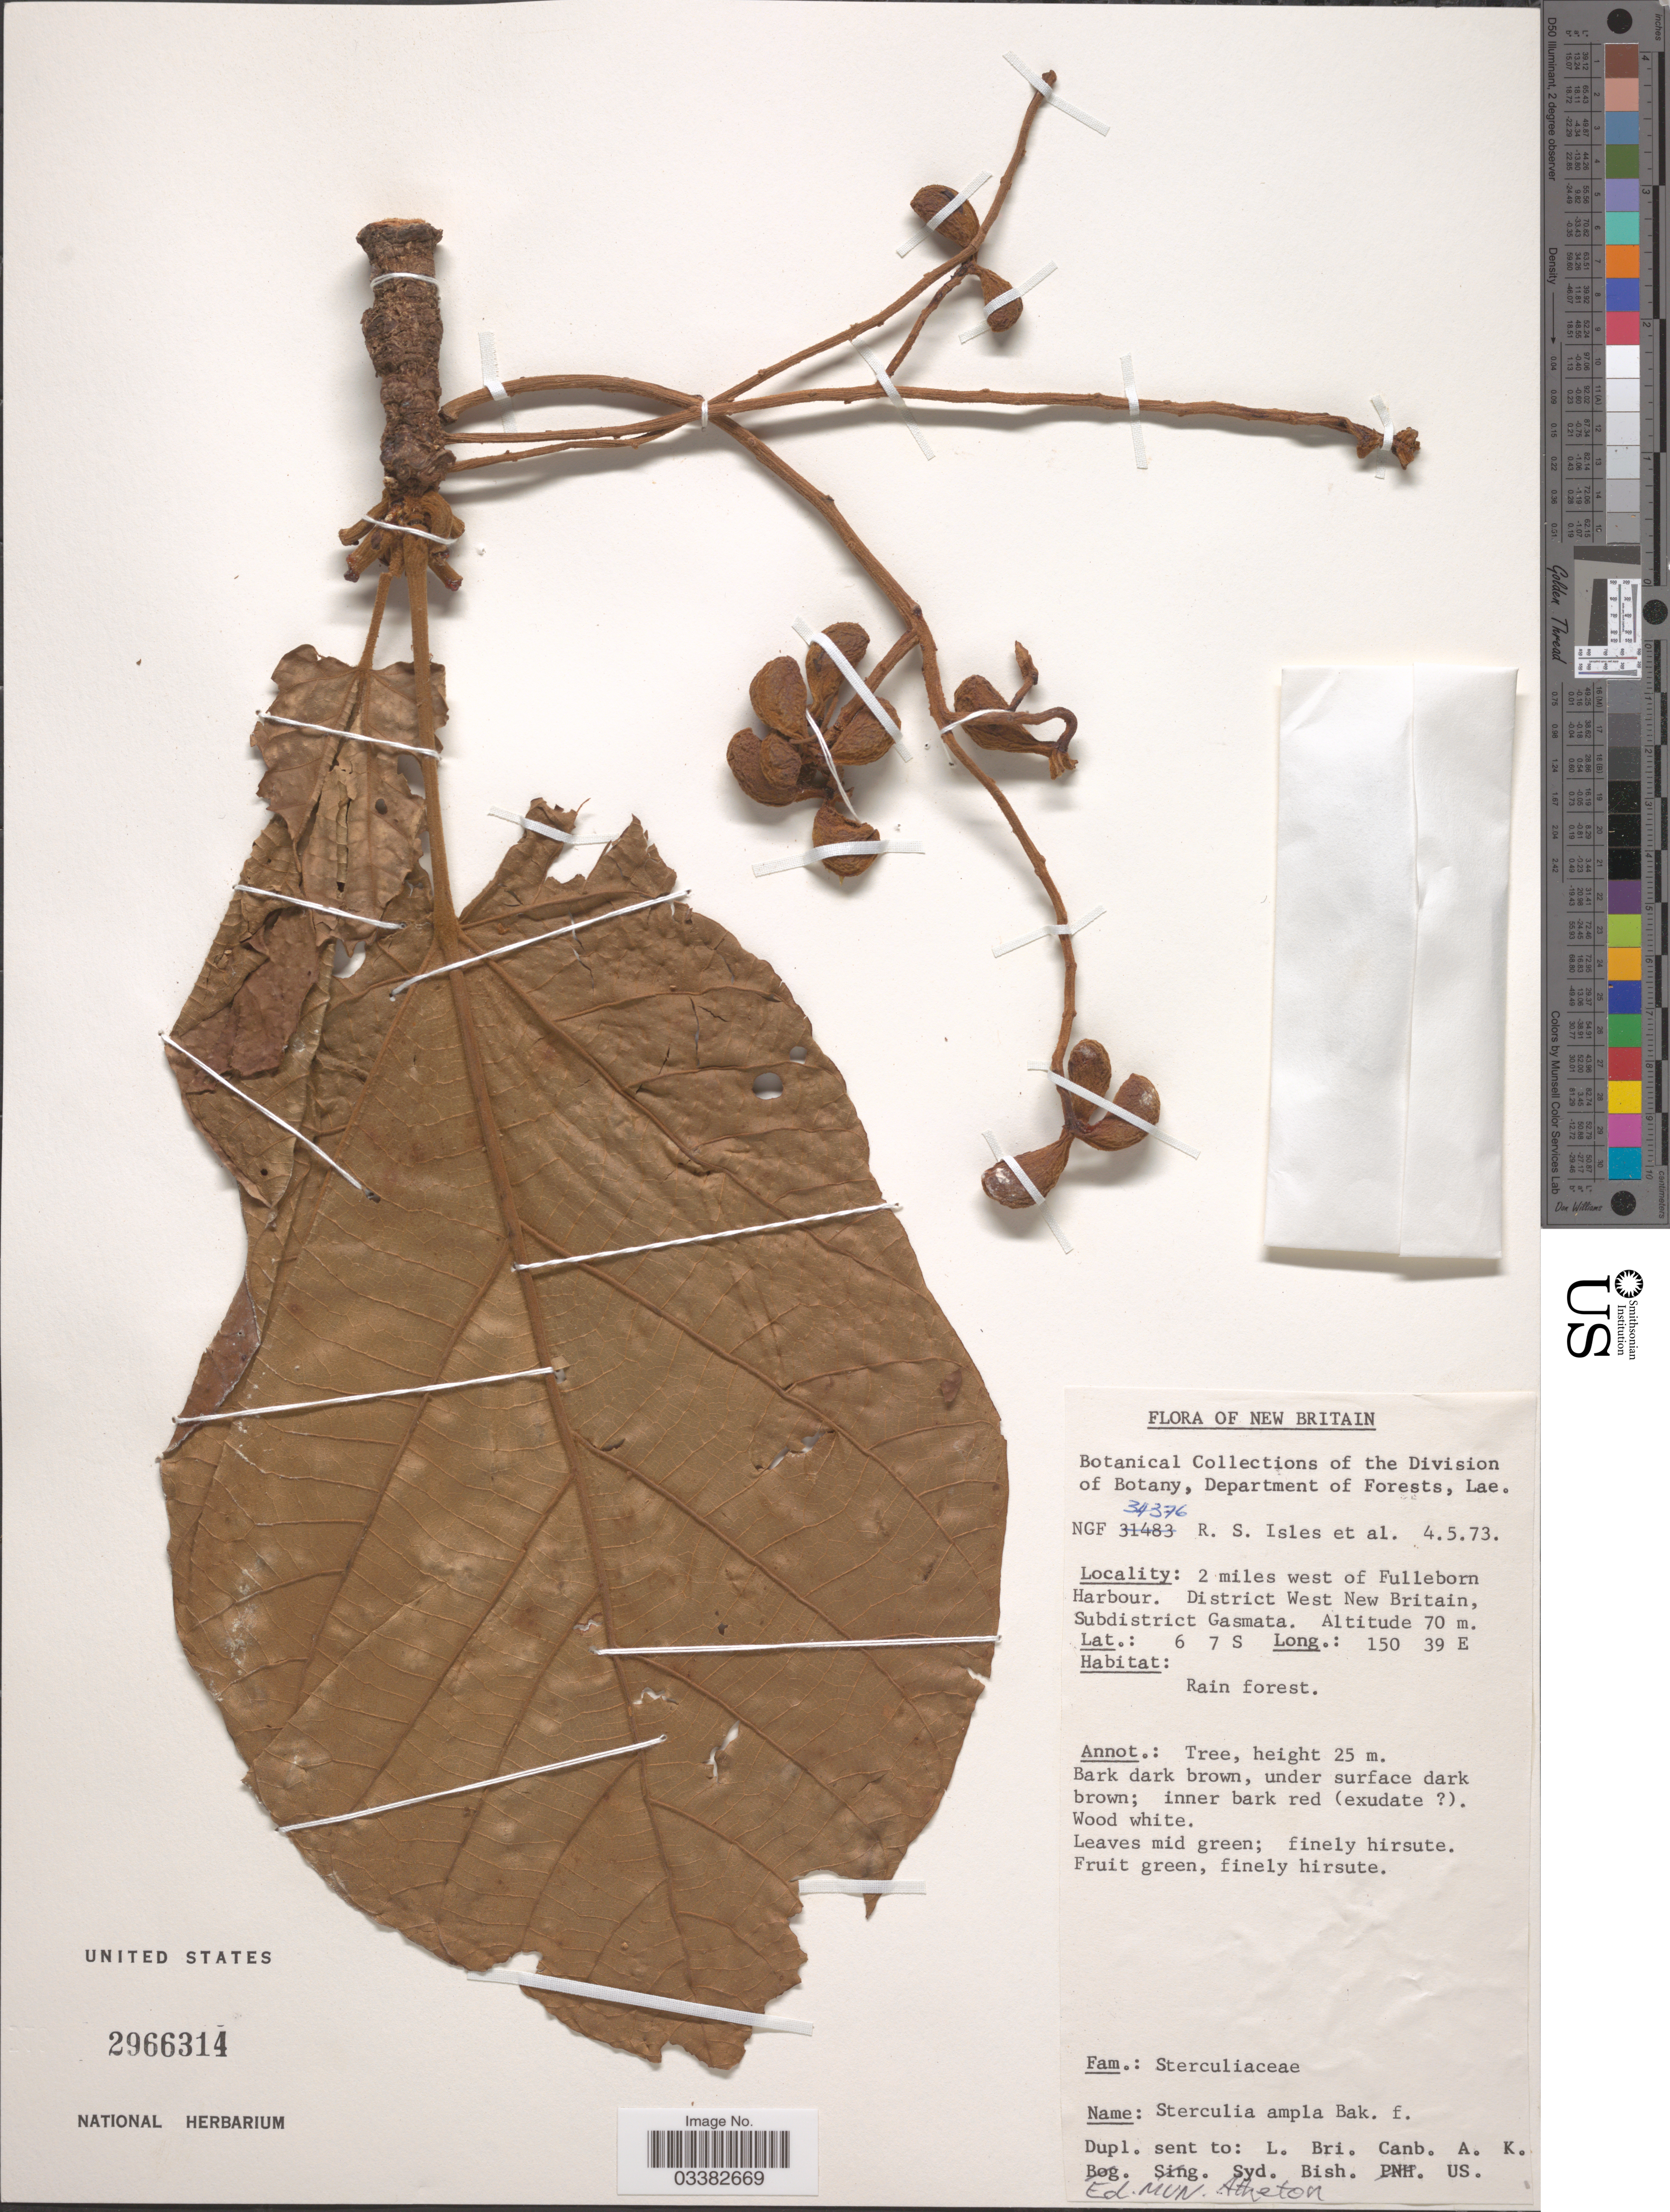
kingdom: Plantae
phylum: Tracheophyta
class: Magnoliopsida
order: Malvales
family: Malvaceae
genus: Sterculia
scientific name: Sterculia ampla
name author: Baker f.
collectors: R. Isles & et al.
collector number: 34376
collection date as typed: Transcribed d/m/y: 4/5/73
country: Papua New Guinea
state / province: West New Britain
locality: New Britain. 2 miles west of Fulleborn Harbour. District West New Britain, Subdistrict Gasmata.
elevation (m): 70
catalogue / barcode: US 2966314